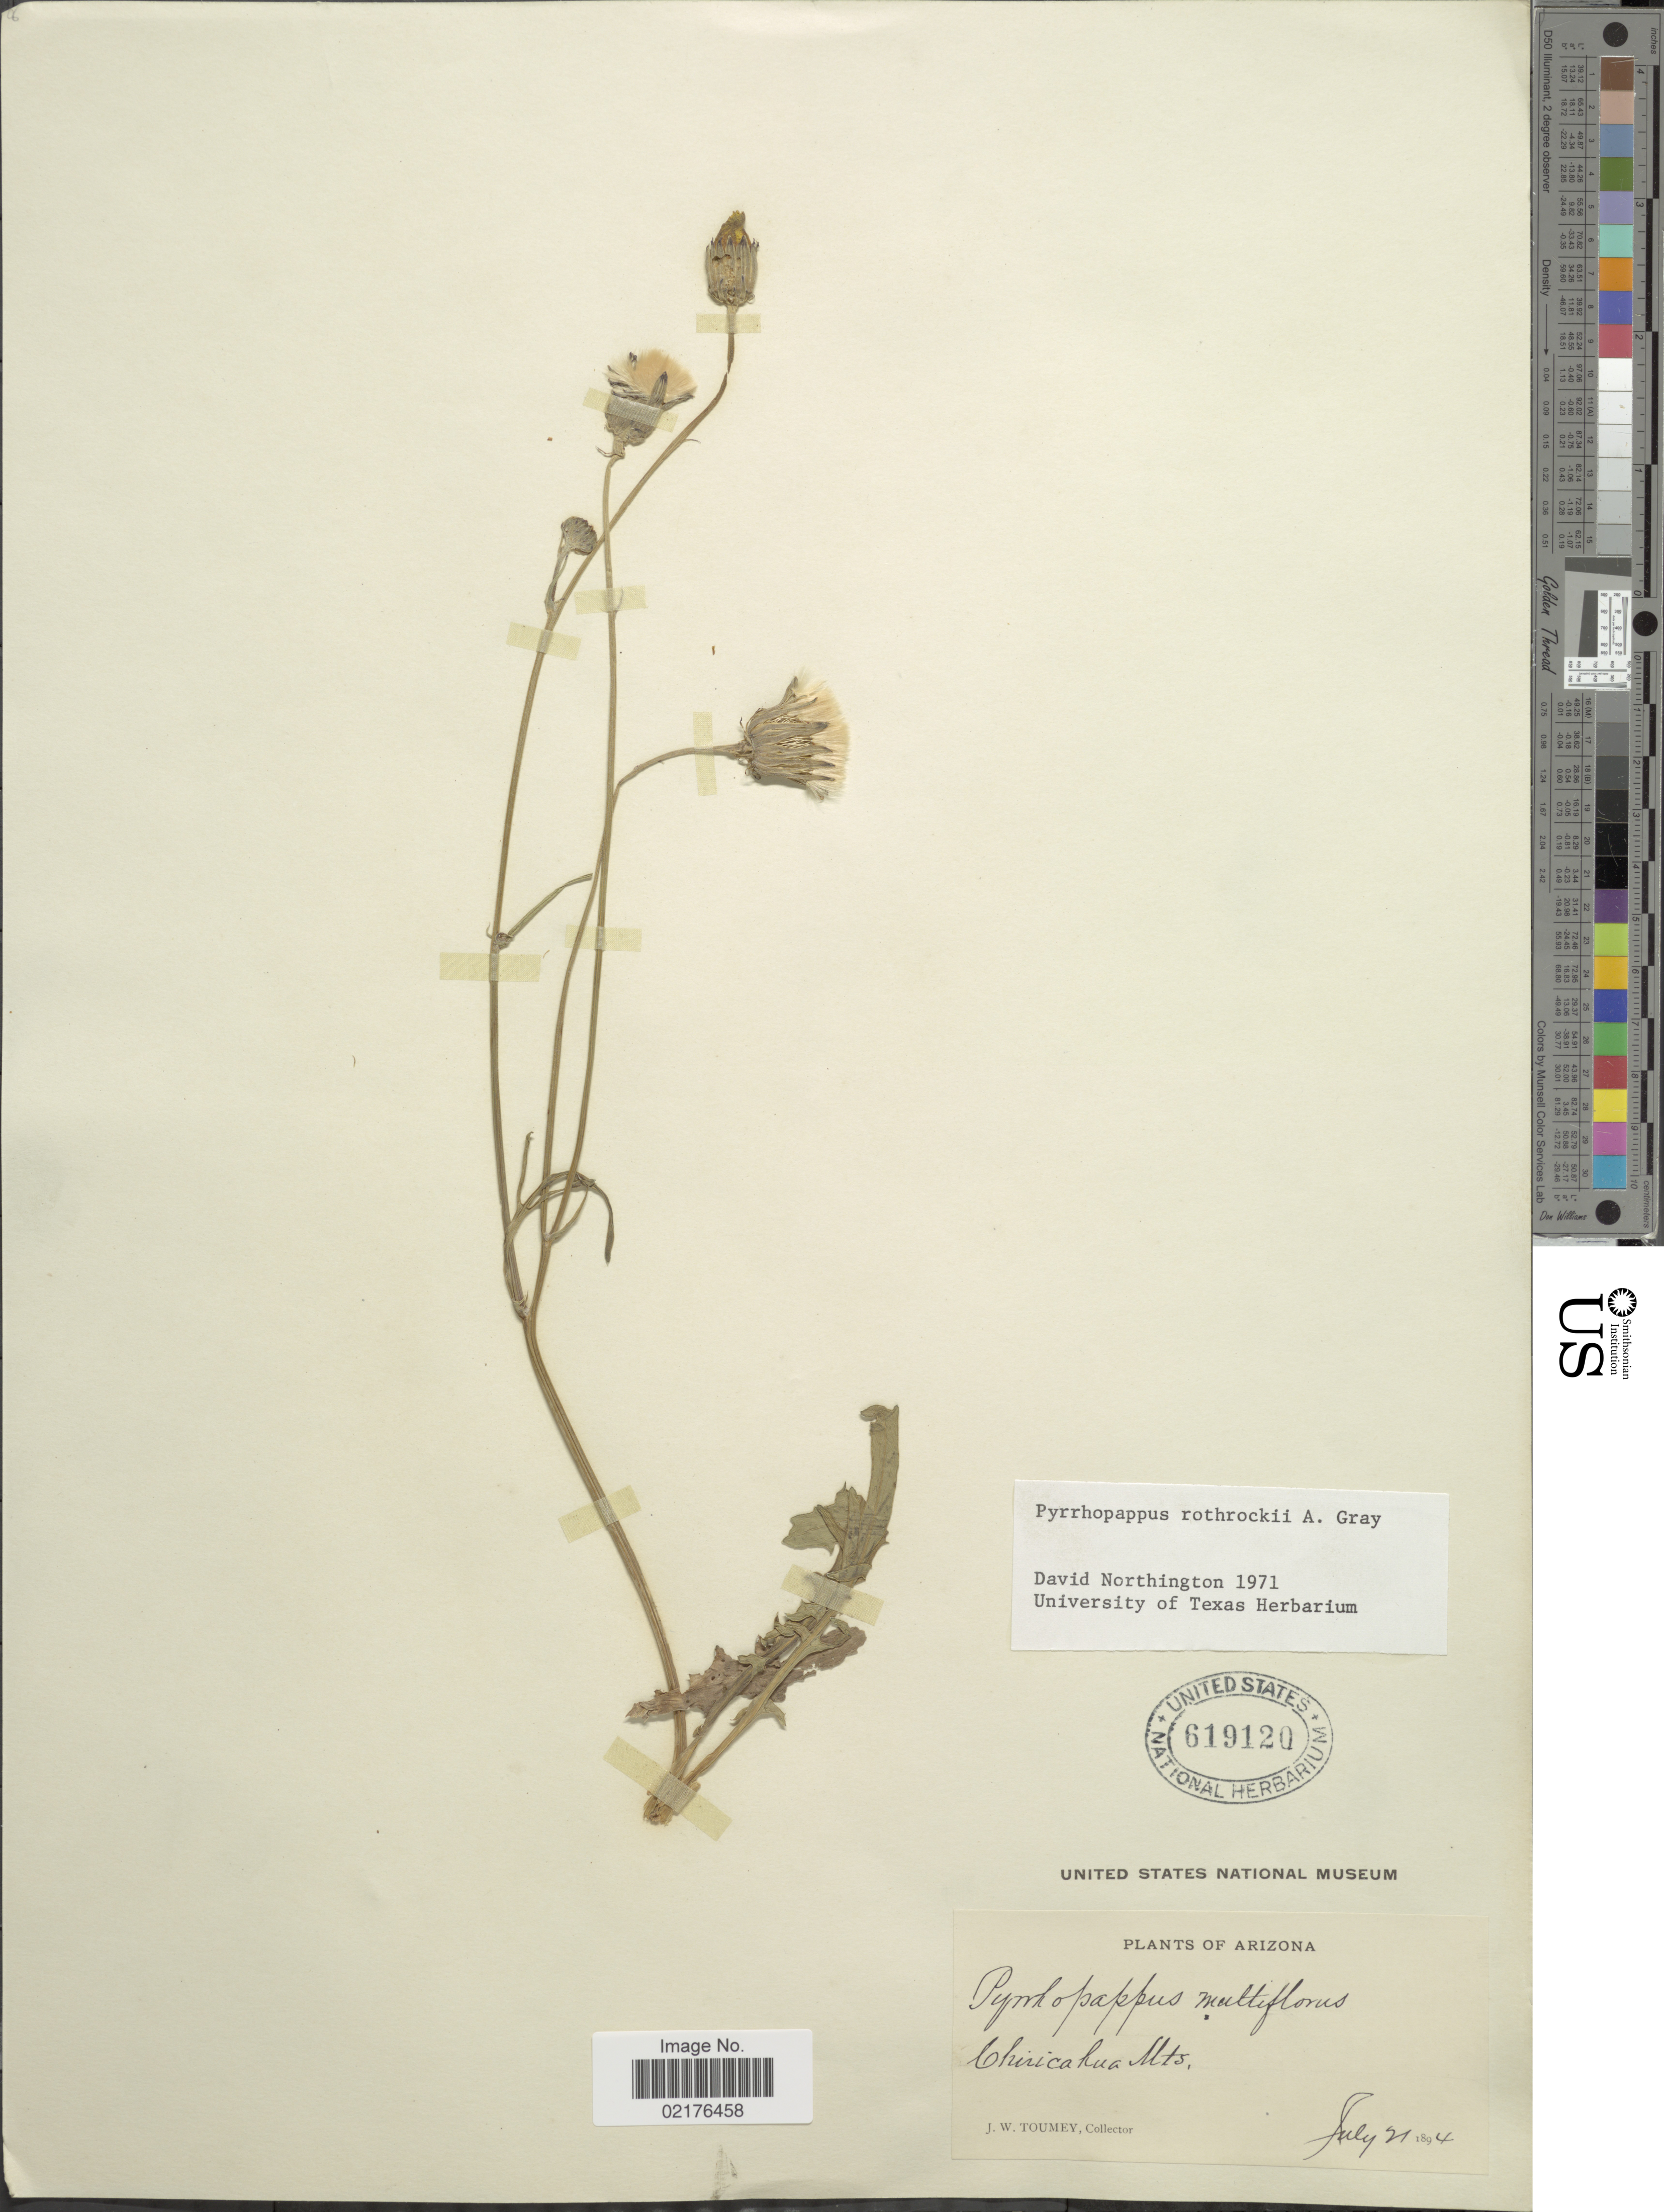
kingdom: Plantae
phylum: Tracheophyta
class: Magnoliopsida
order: Asterales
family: Asteraceae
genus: Pyrrhopappus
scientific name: Pyrrhopappus rothrockii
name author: A. Gray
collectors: J. W. Toumey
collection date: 1894-07-21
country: United States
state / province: Arizona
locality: Chiricahua Mts.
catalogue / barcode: US 619120